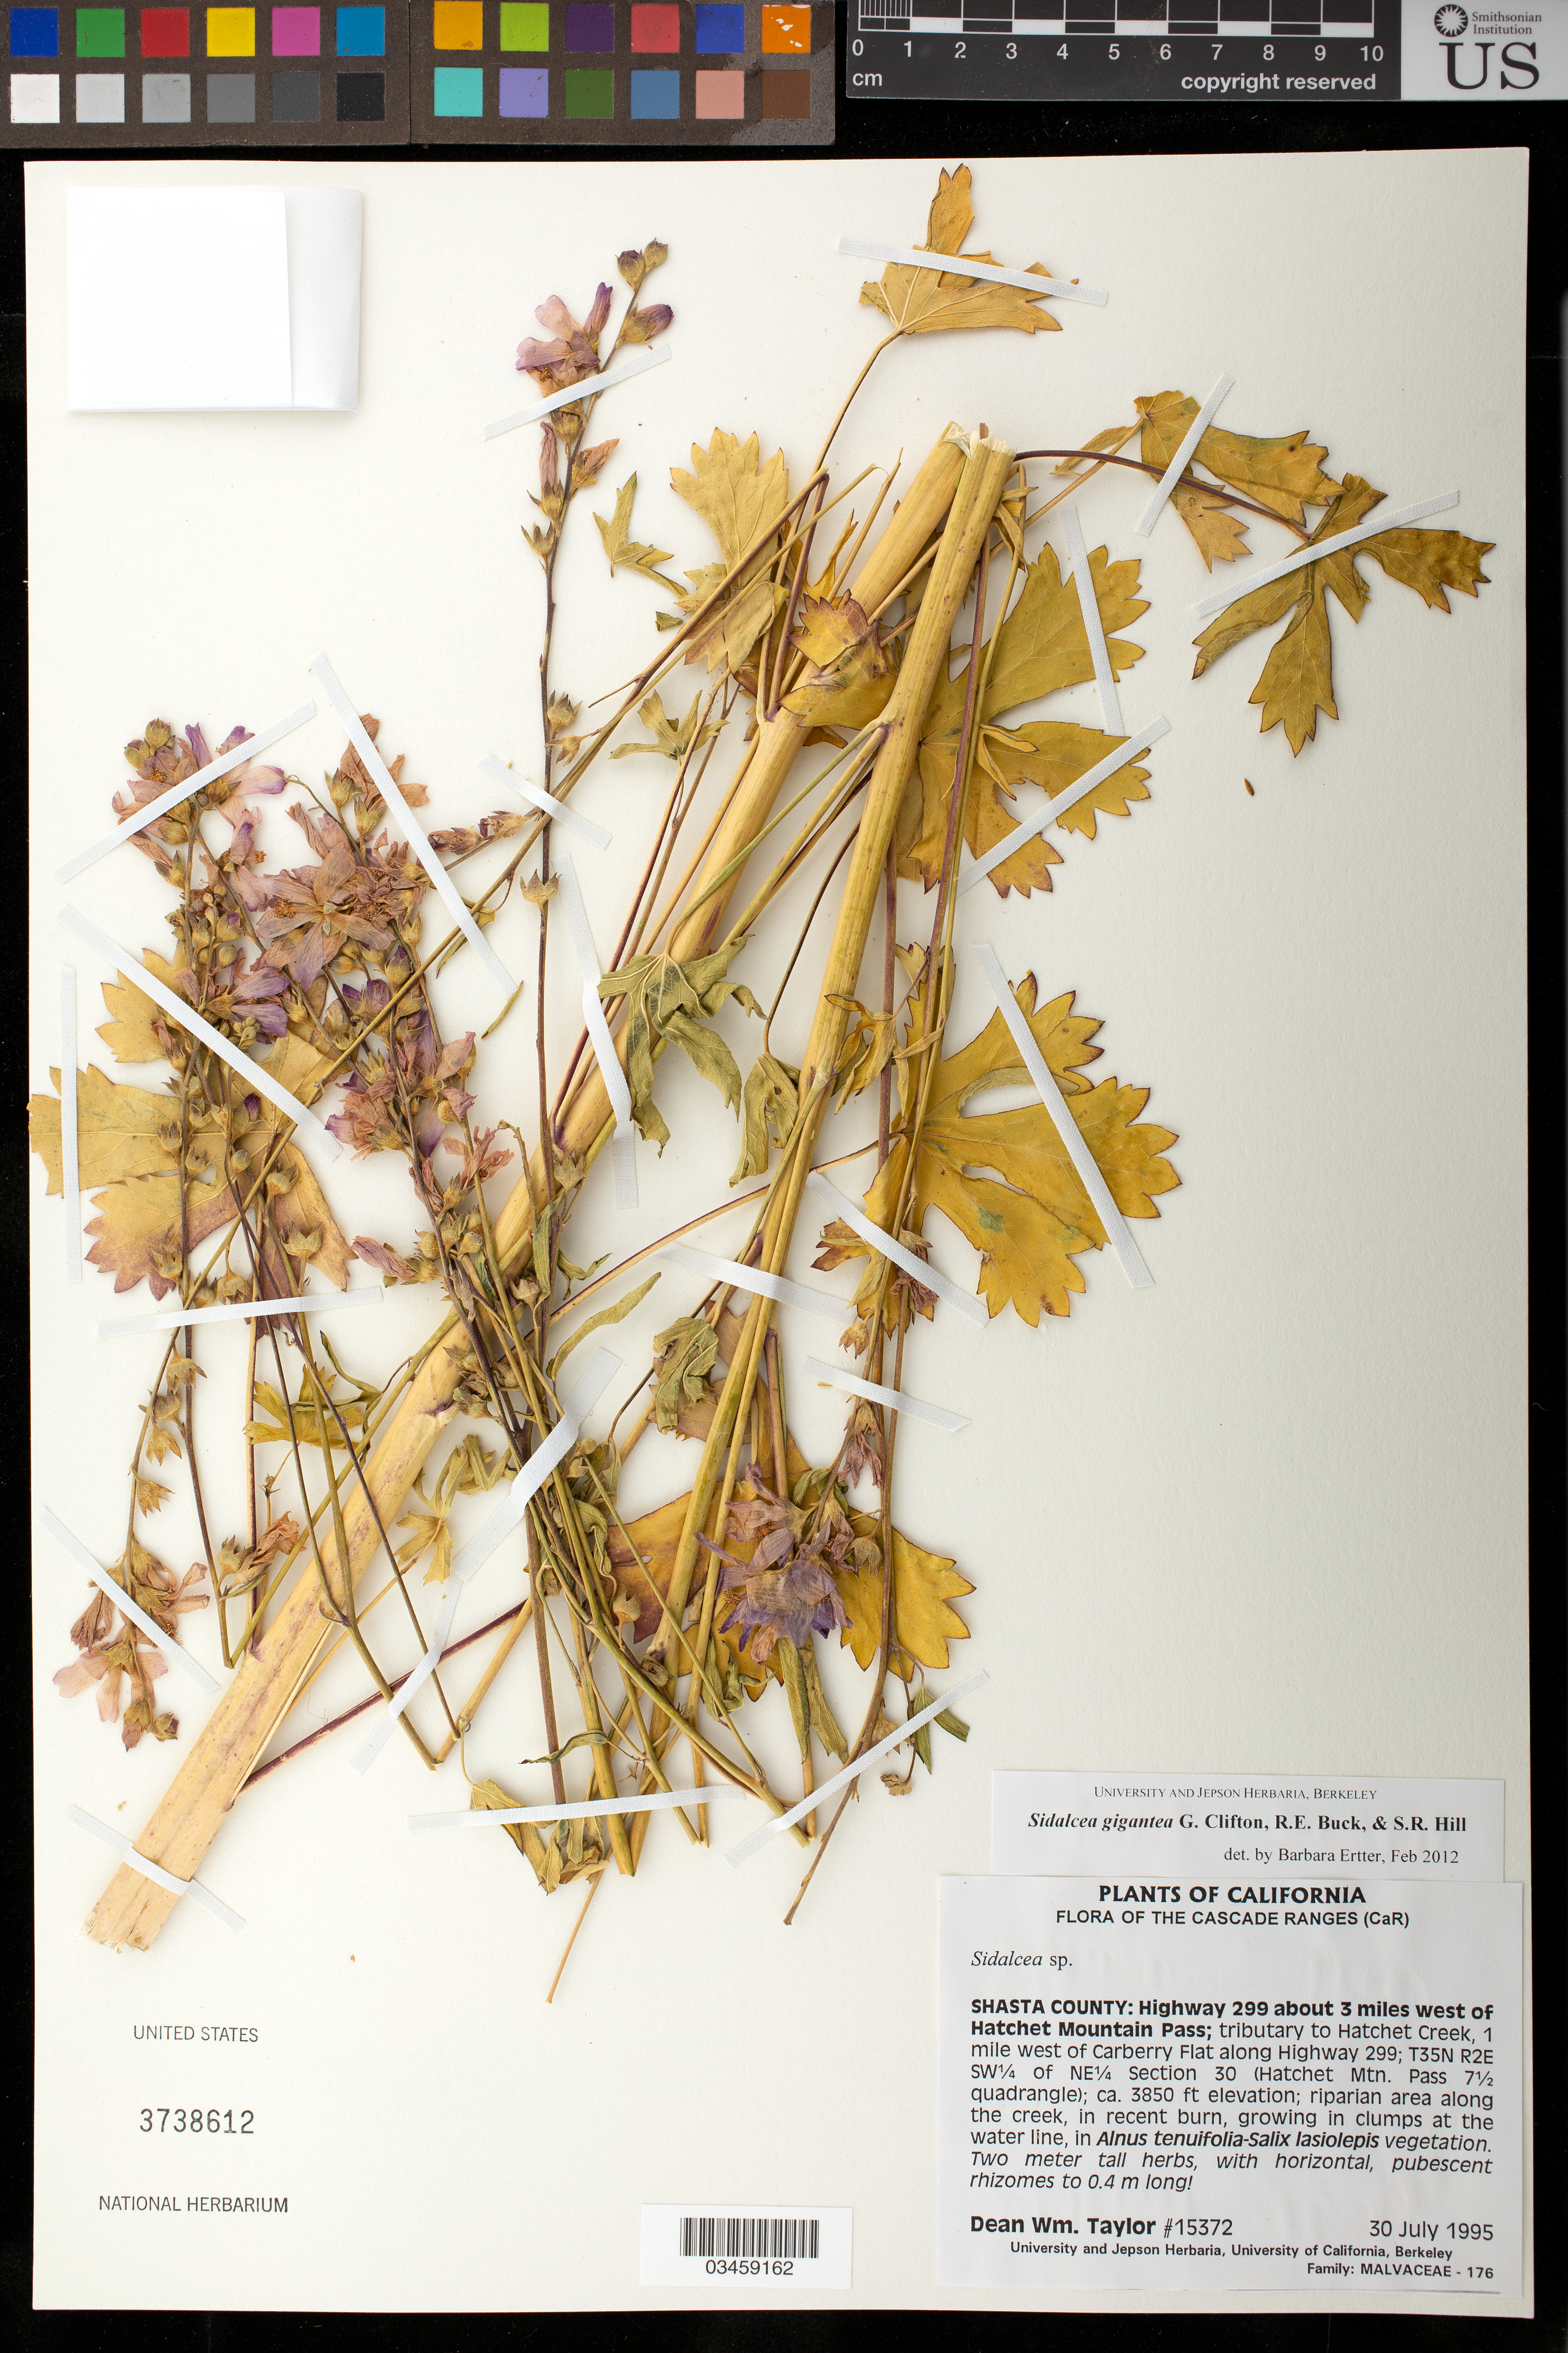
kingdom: Plantae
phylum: Tracheophyta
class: Magnoliopsida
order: Malvales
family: Malvaceae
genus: Sidalcea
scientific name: Sidalcea gigantea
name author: Clifton et al.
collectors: D. W. Taylor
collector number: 15372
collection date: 1995-07-30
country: United States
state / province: California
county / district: Shasta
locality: Hwy 299, 3 mi. W of Hatchet Mountain Pass, tributary to Hatchet Creek, 1 mi. W of Carberry Flat along Hwy 299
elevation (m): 1173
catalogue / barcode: US 3738612